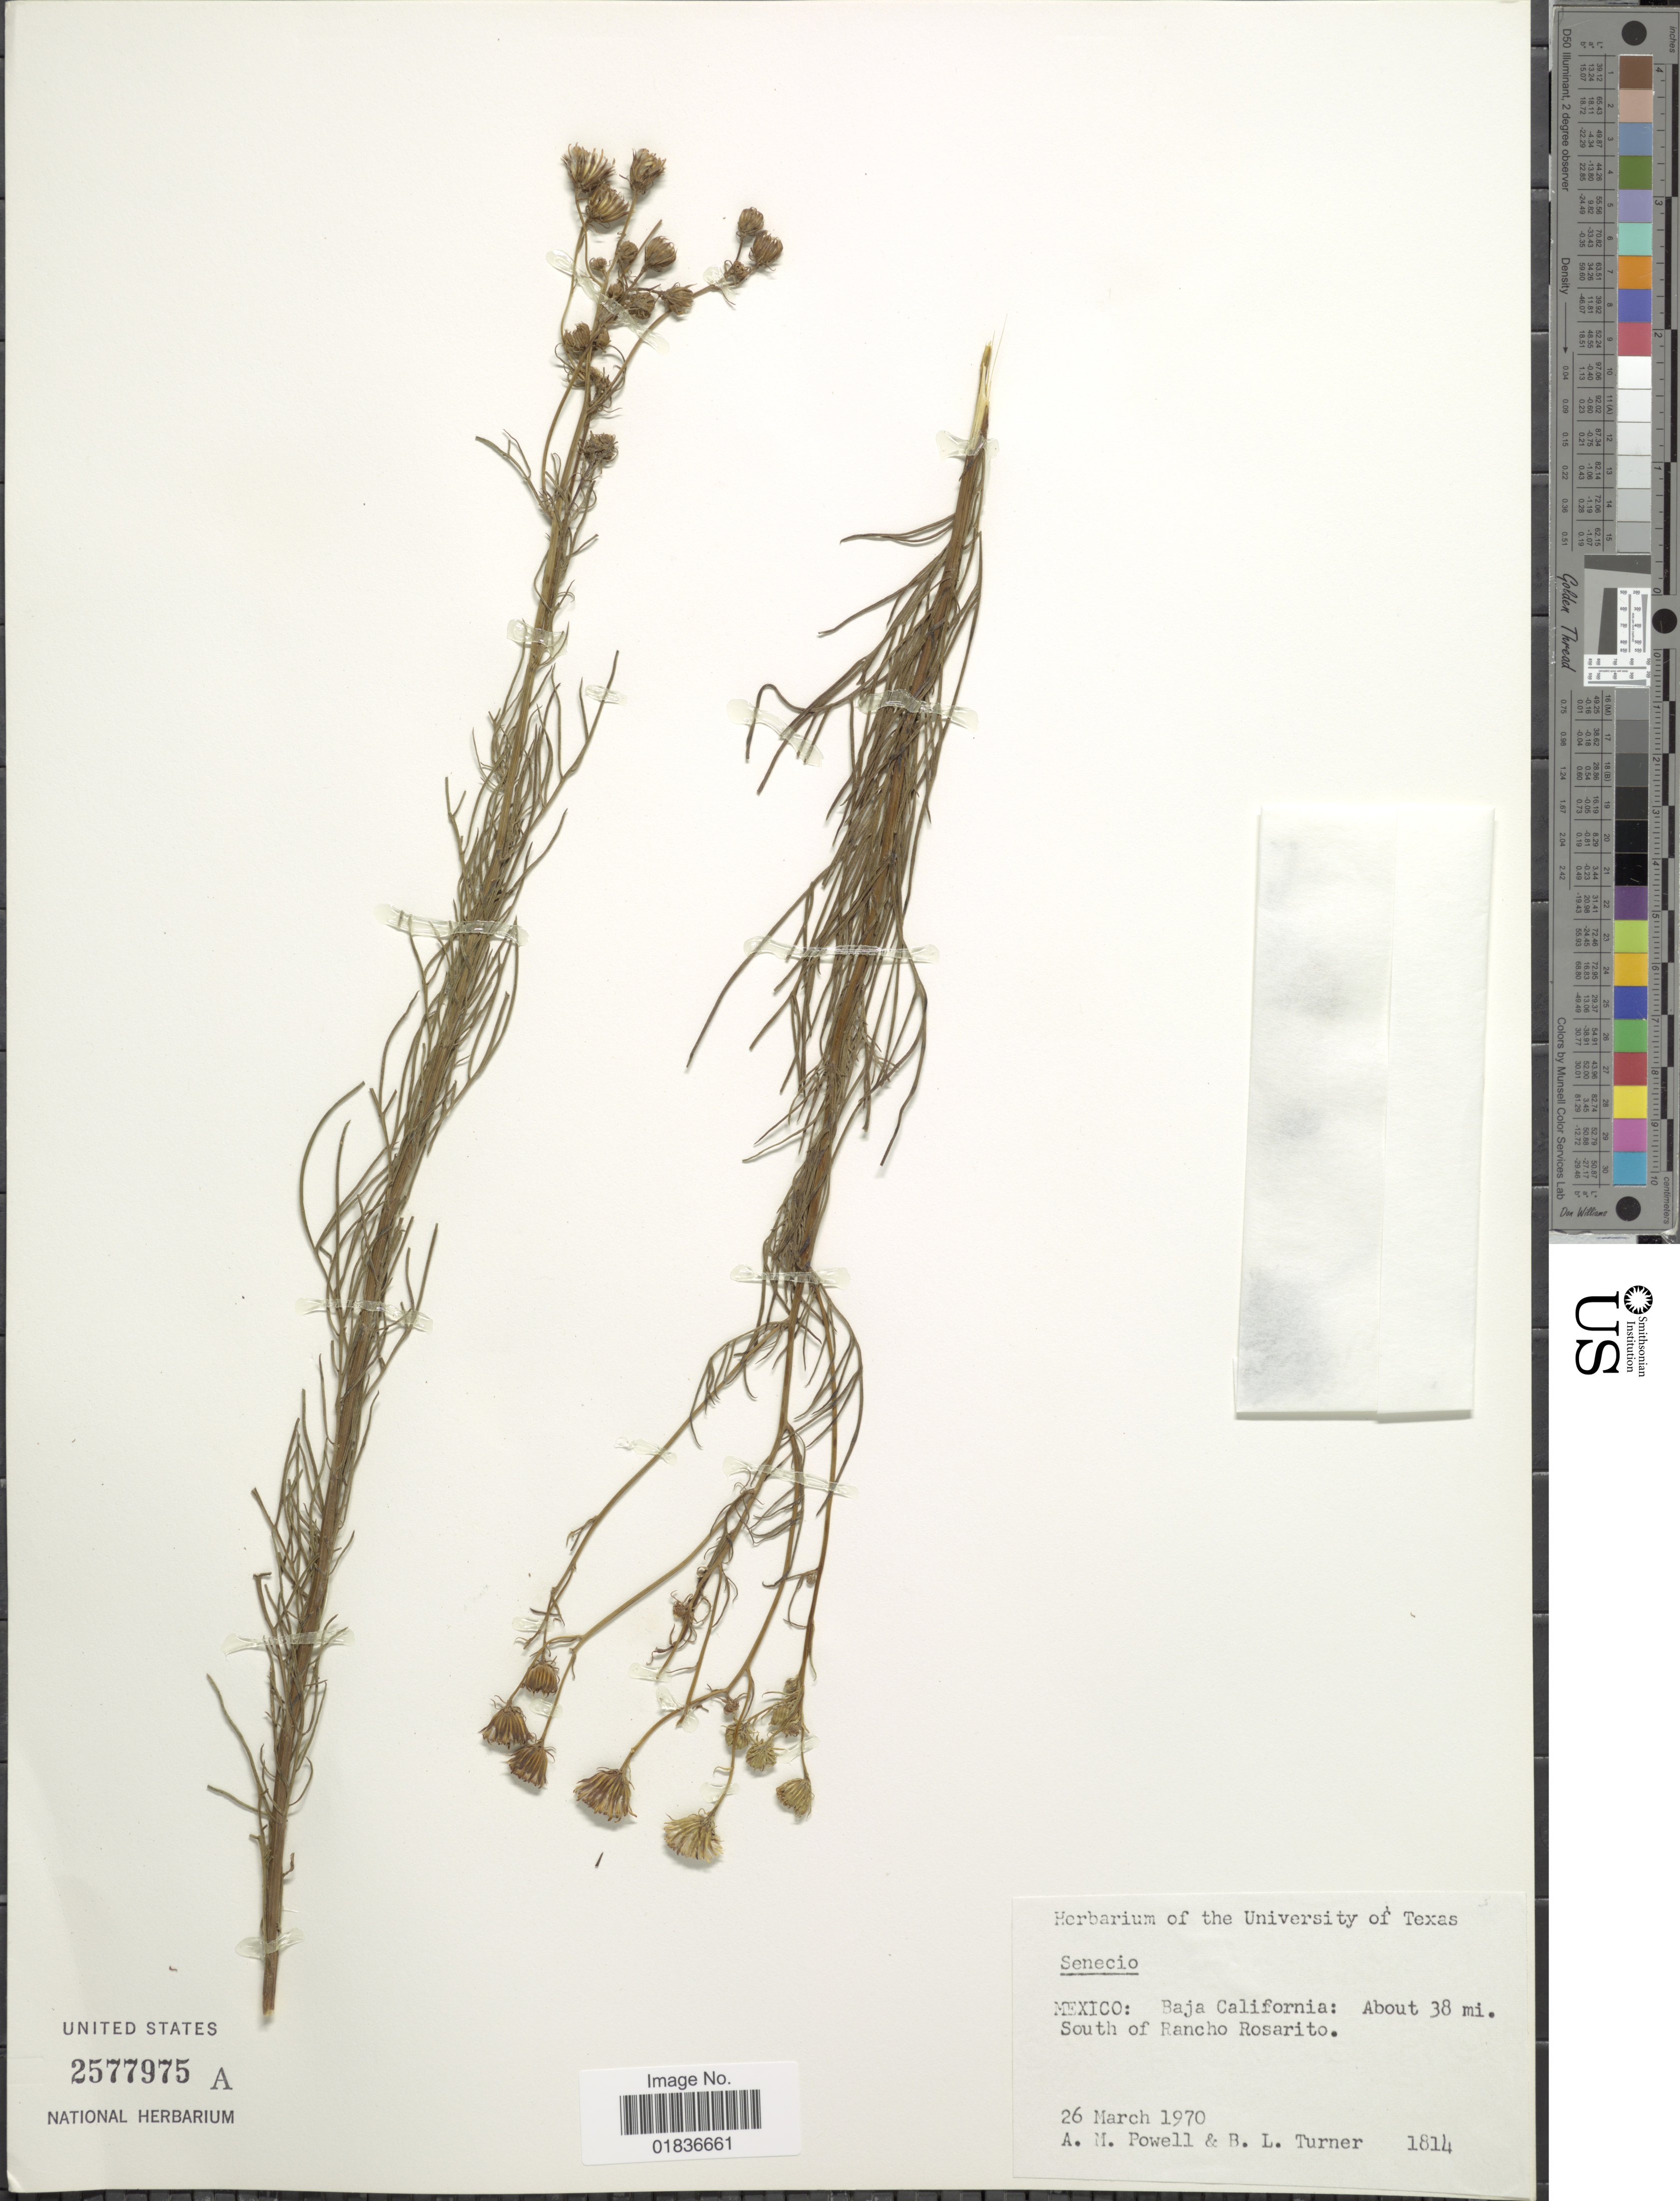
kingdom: Plantae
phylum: Tracheophyta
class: Magnoliopsida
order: Asterales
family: Asteraceae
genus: Senecio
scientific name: Senecio sp.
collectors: A. M. Powell & B. L. Turner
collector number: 1814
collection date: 1970-03-26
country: Mexico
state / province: Baja California Norte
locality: Baja California: About 38 mi. South of Rancho Rosarito.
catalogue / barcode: US 2577975A